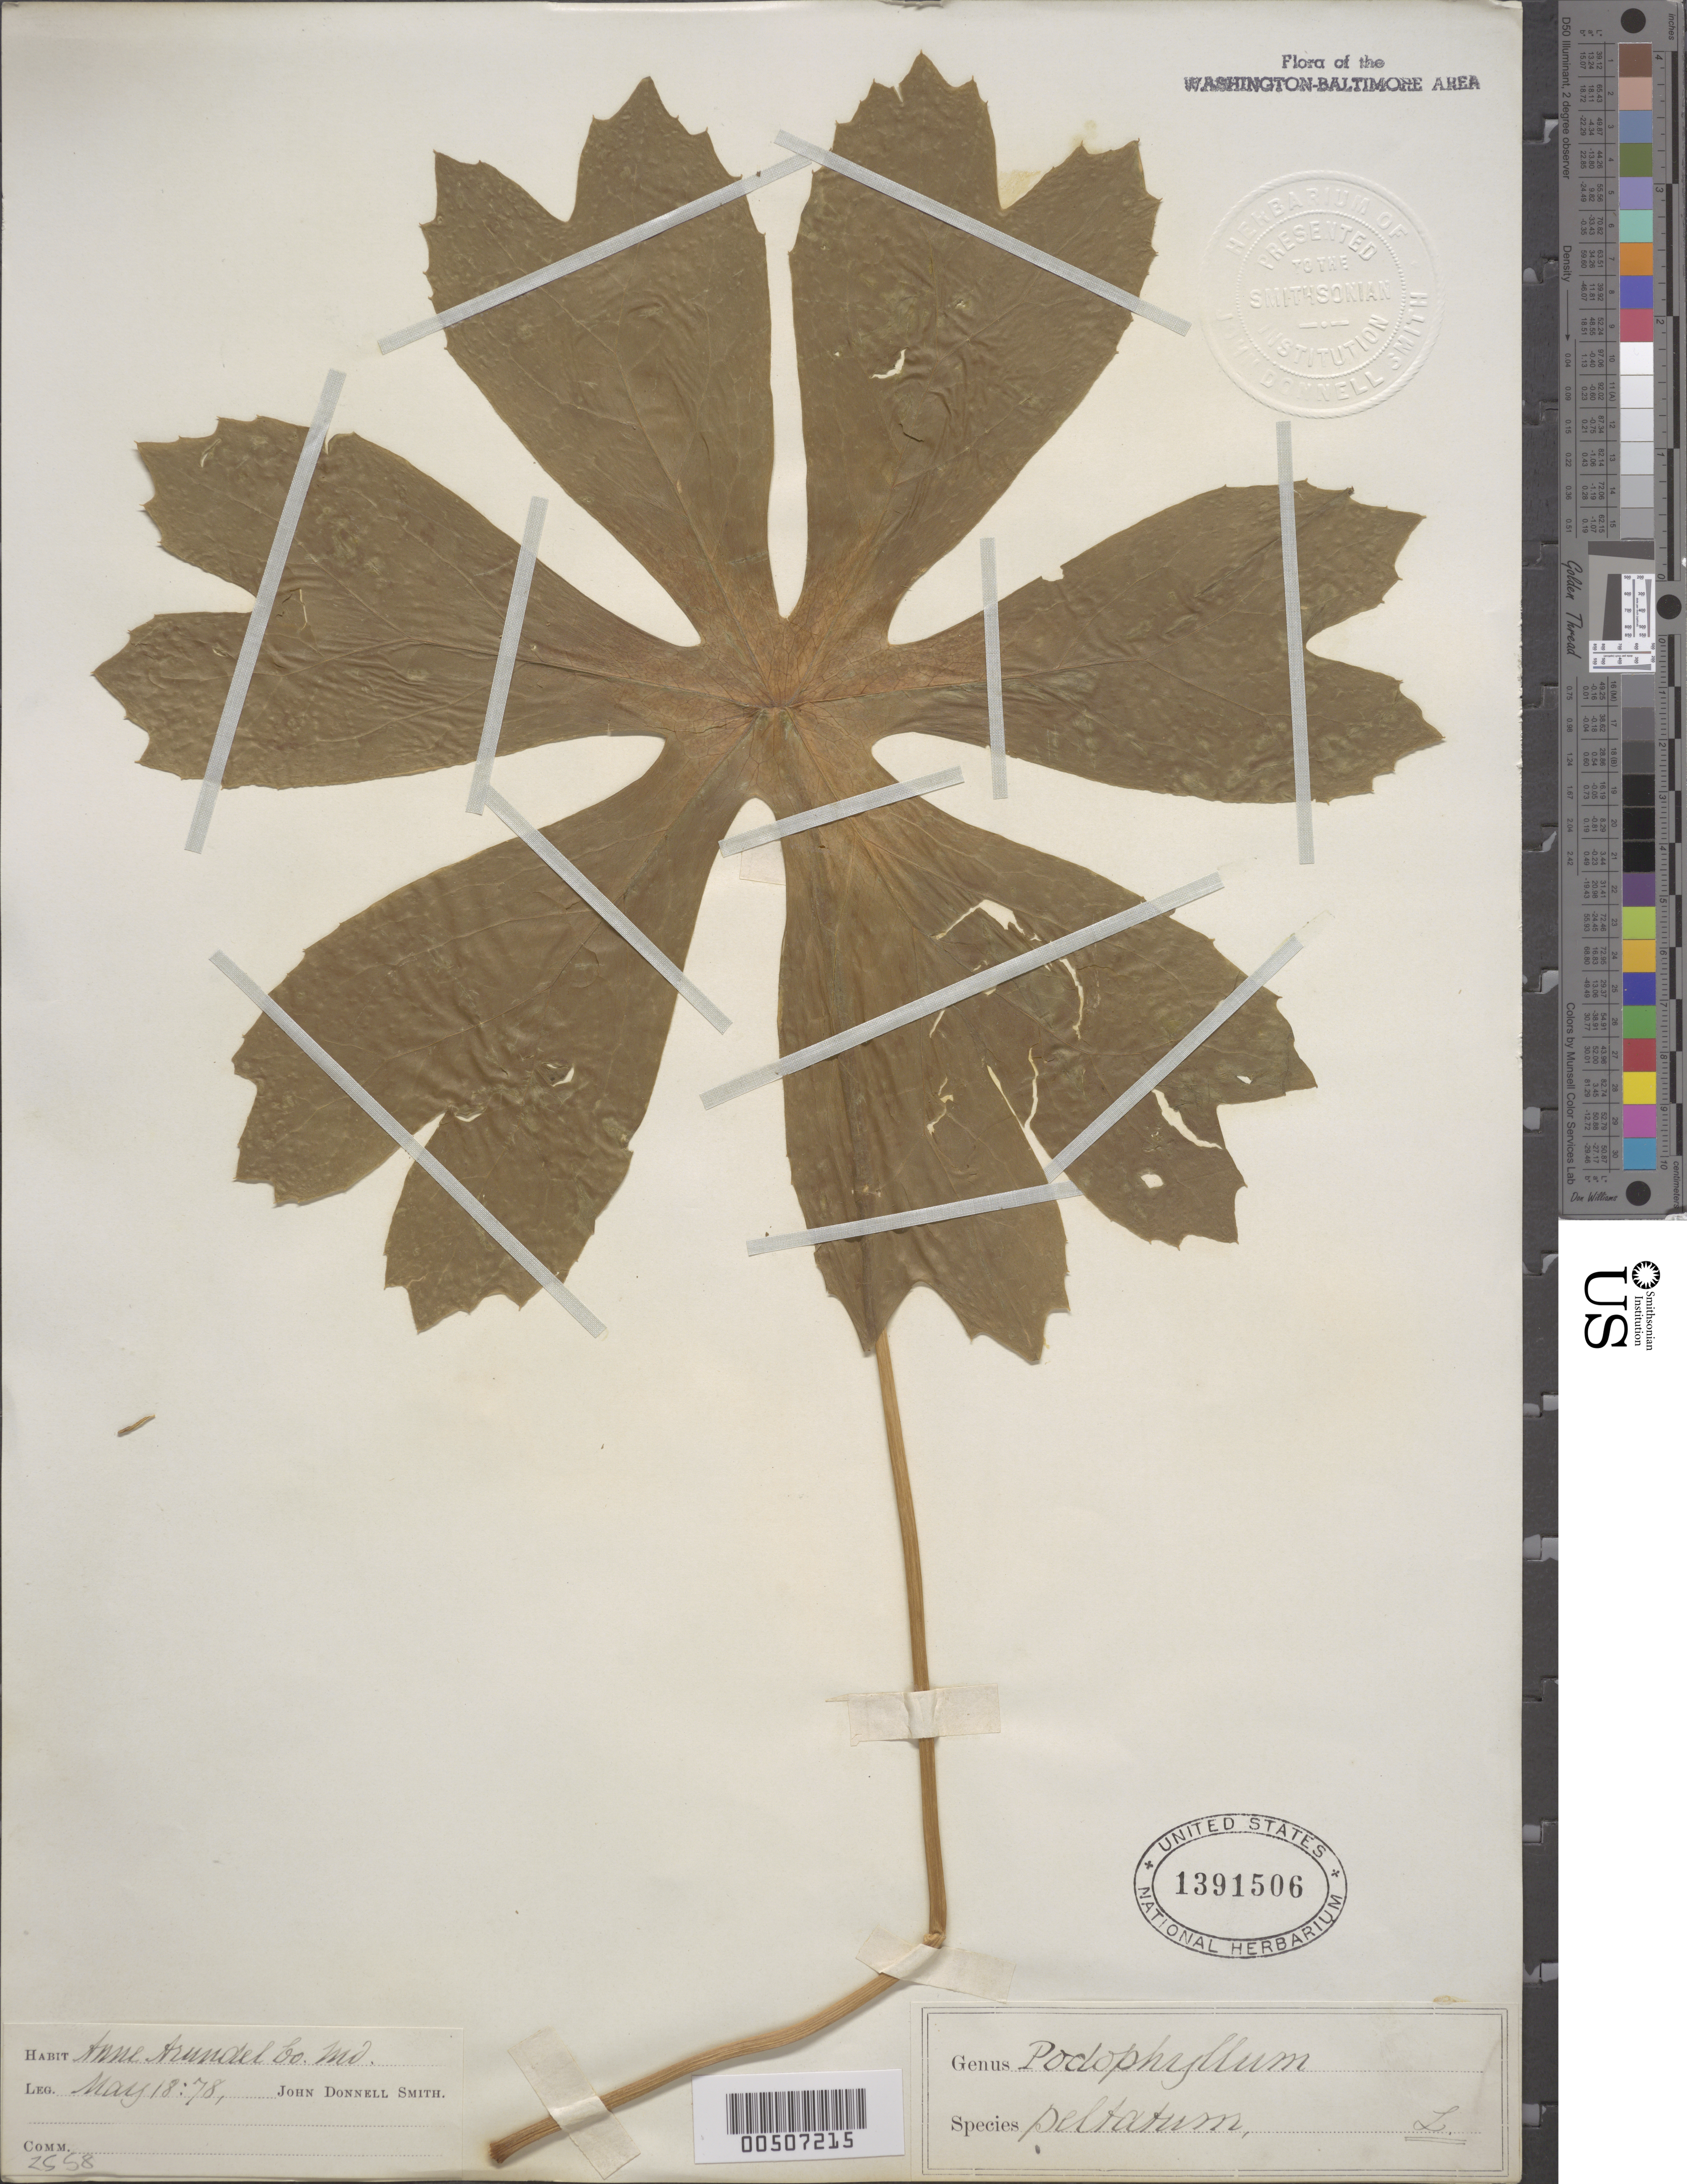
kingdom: Plantae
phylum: Tracheophyta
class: Magnoliopsida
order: Ranunculales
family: Berberidaceae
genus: Podophyllum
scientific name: Podophyllum peltatum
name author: L.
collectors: J. Donnell Smith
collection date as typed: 18 May 1878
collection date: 1878-05-18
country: United States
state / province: Maryland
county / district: Anne Arundel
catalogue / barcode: US 1391506